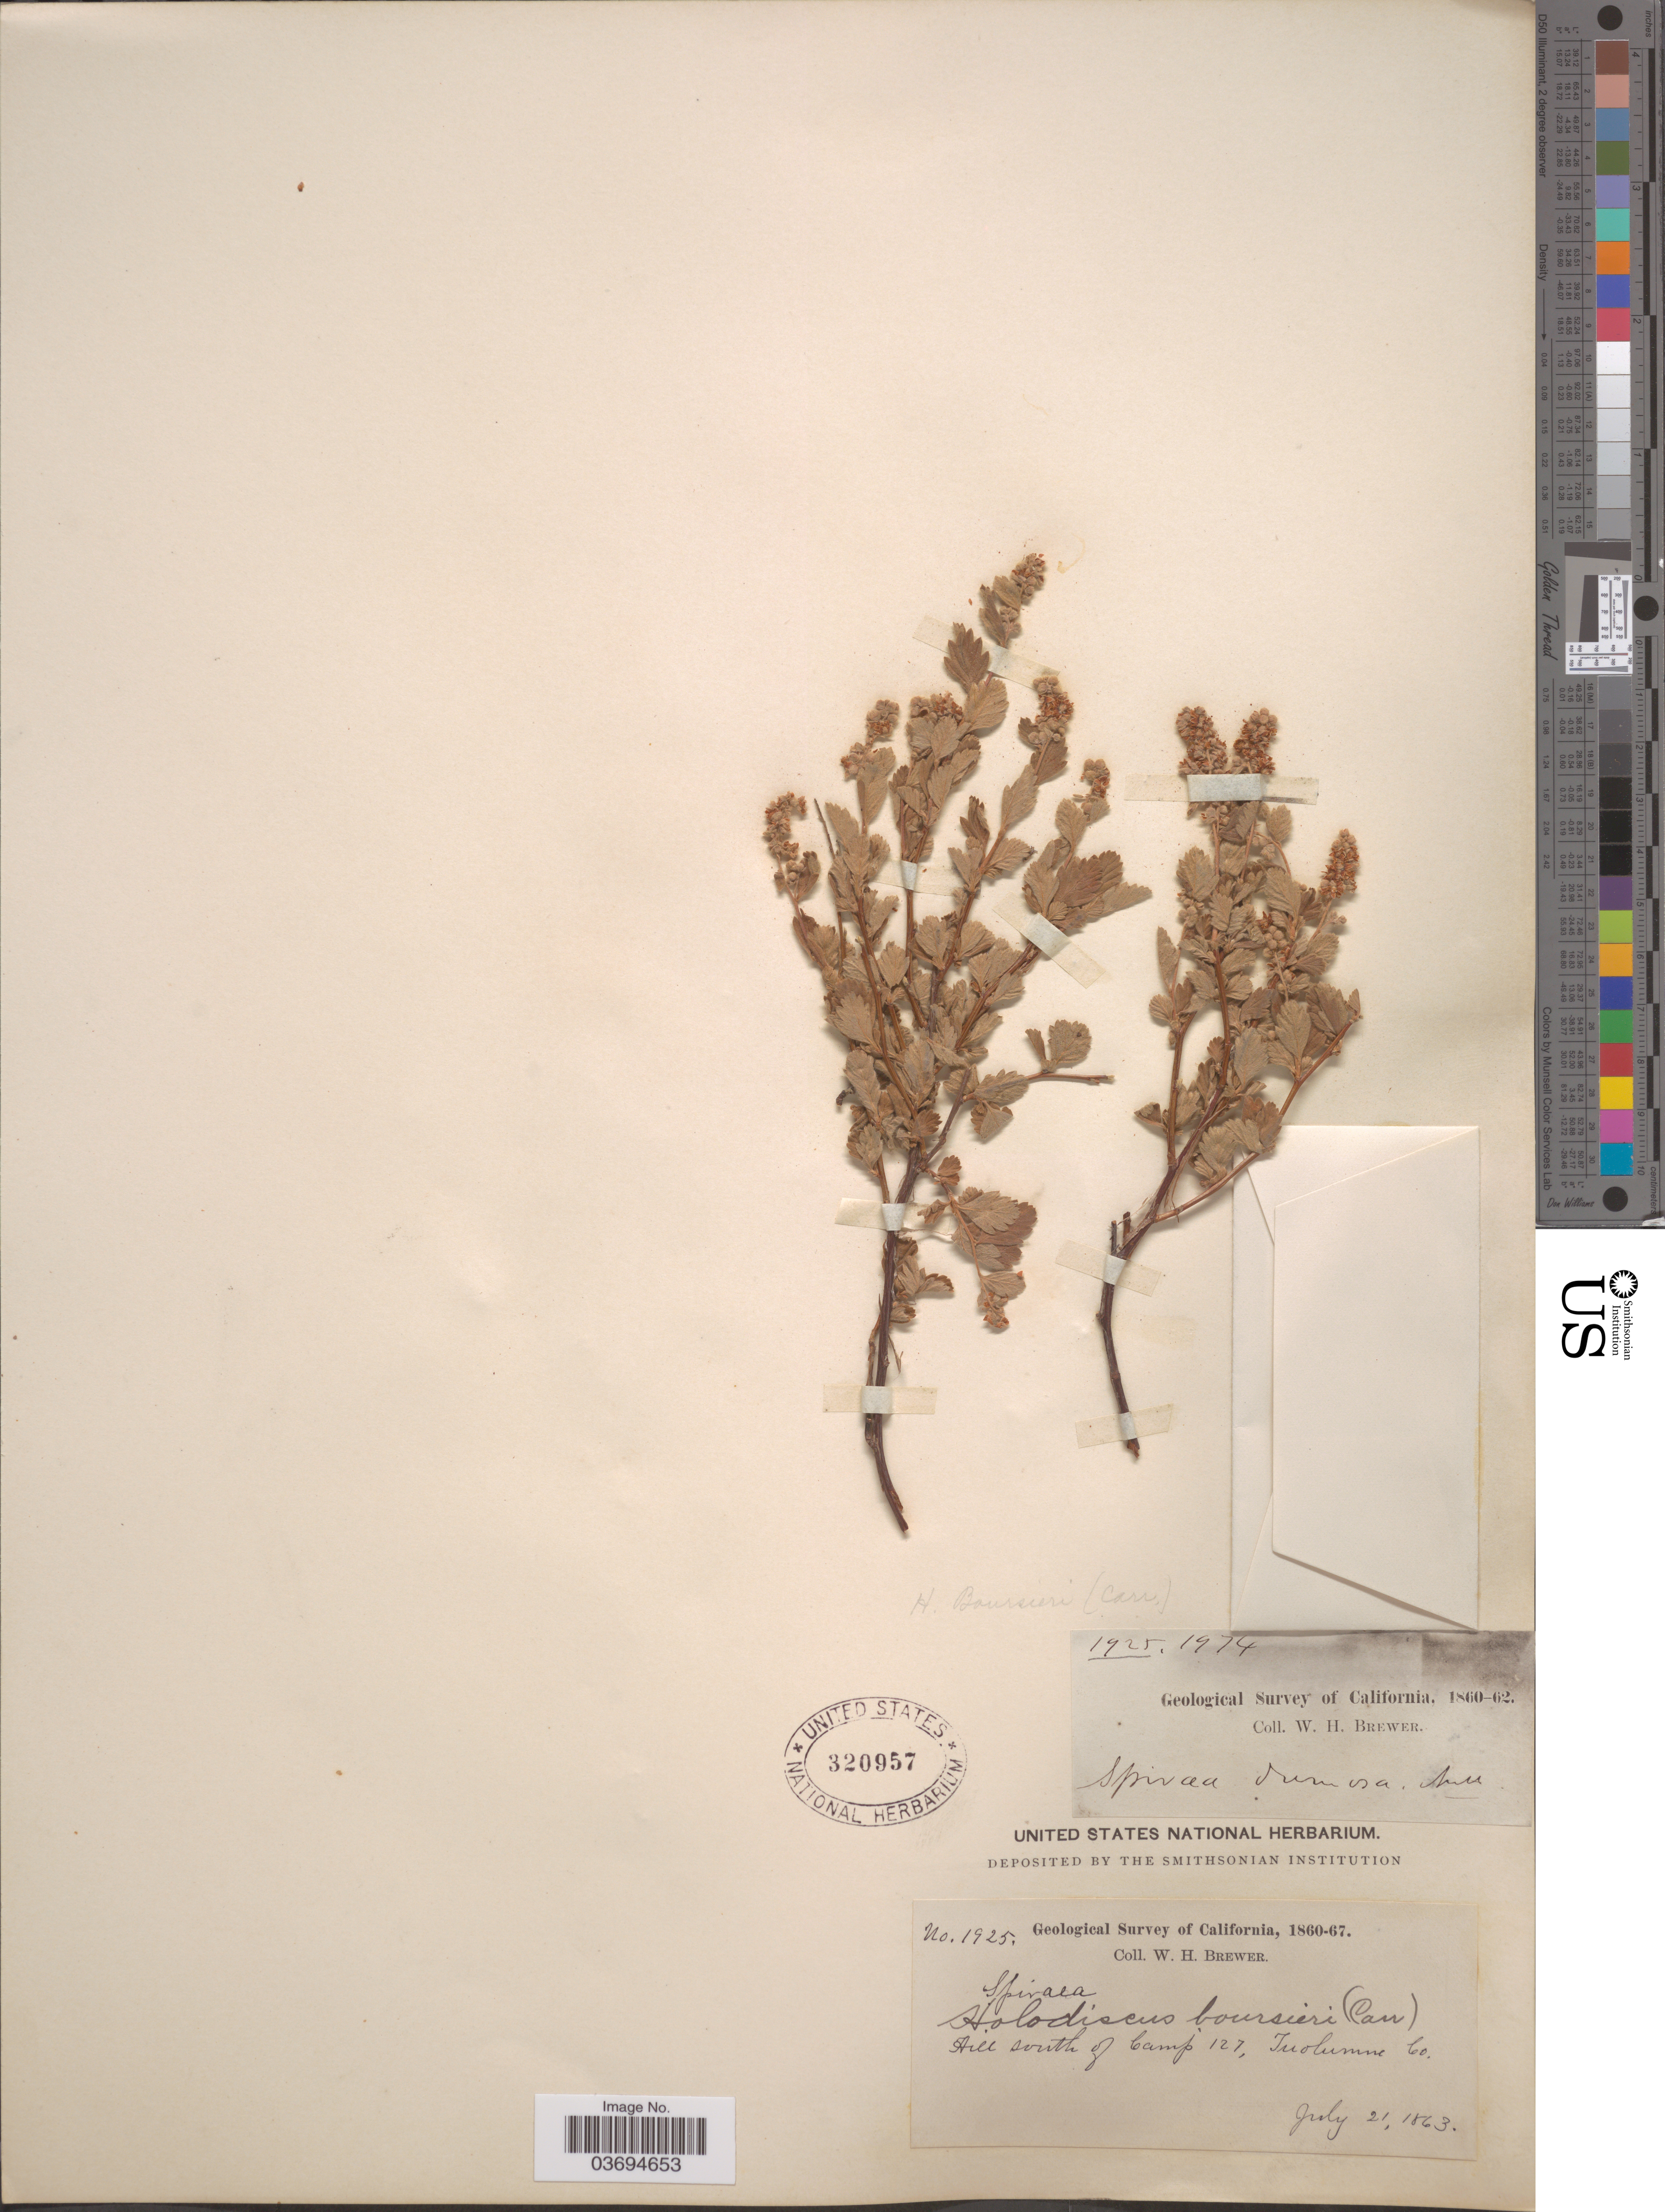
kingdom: Plantae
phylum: Tracheophyta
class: Magnoliopsida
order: Rosales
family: Rosaceae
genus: Holodiscus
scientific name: Holodiscus discolor var. discolor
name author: (Pursh) Maxim.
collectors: W. H. Brewer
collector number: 19251974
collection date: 1860/1862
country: United States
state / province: California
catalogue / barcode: US 320957